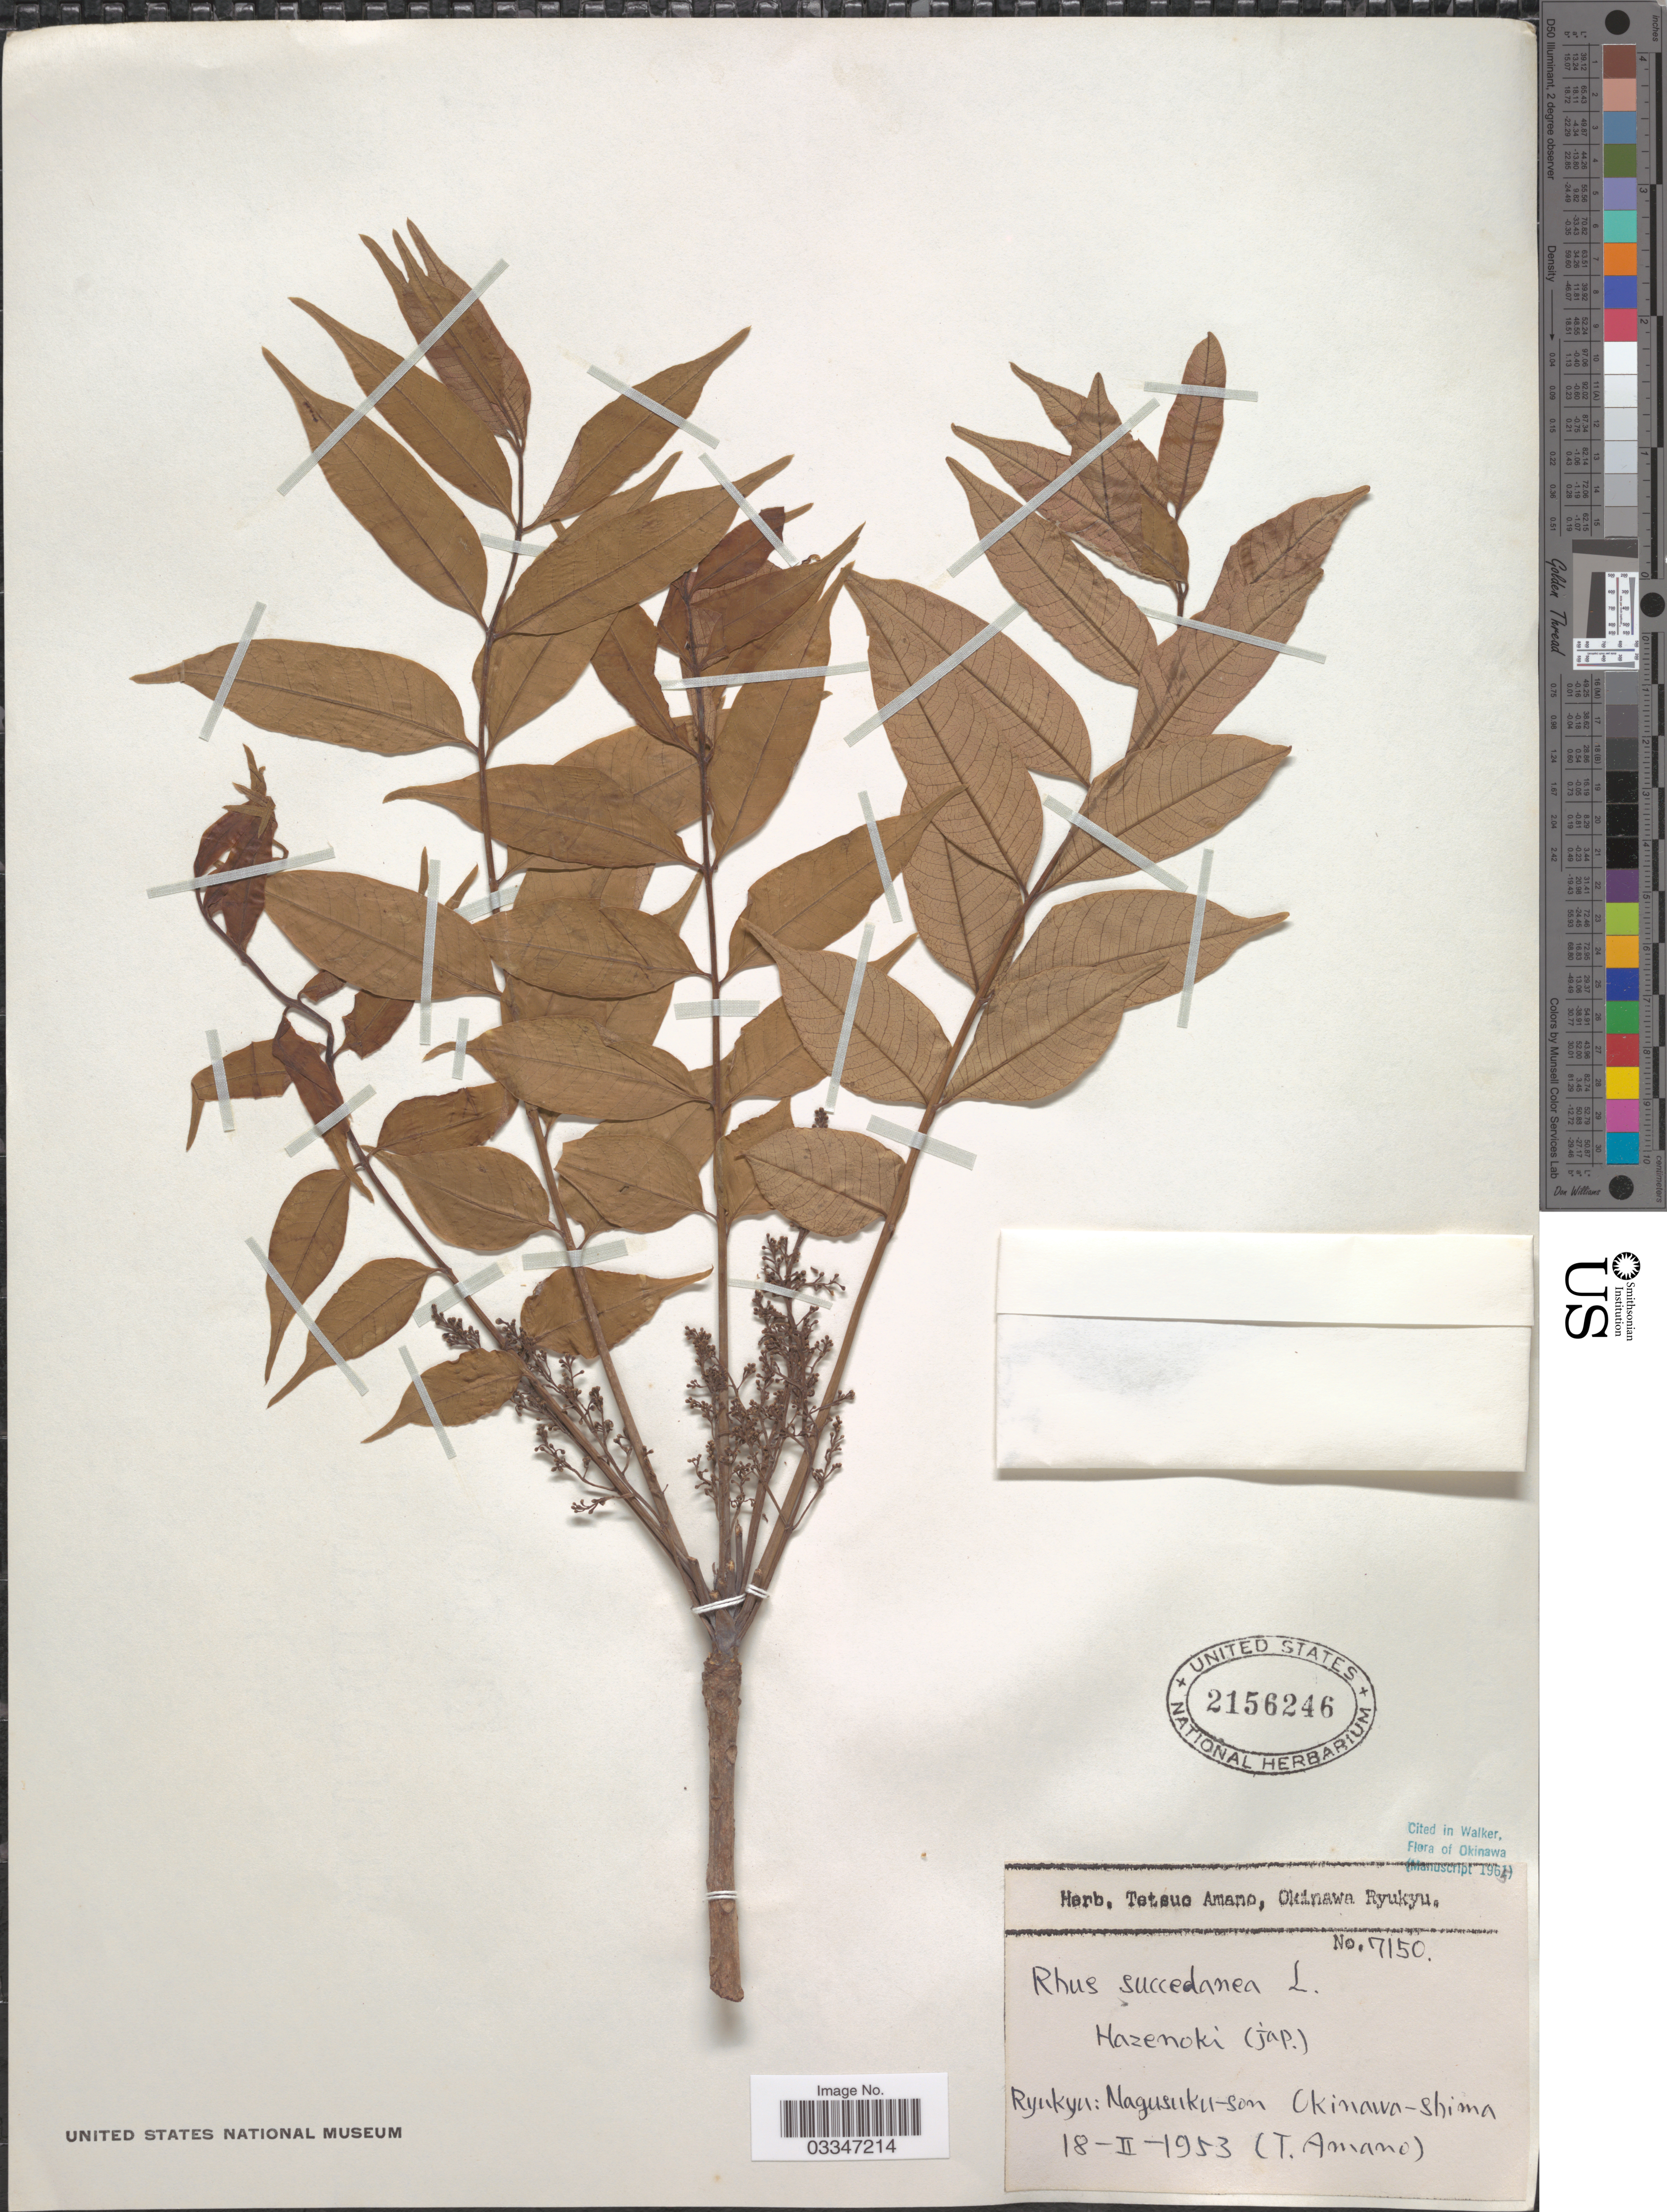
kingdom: Plantae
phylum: Tracheophyta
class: Magnoliopsida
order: Sapindales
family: Anacardiaceae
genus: Rhus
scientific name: Rhus succedanea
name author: L.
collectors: T. Amano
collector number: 7150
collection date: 1953-02-18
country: Japan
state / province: Okinawa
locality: Ryukyu: Nagasuku-son Okinawa-shima.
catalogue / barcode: US 2156246